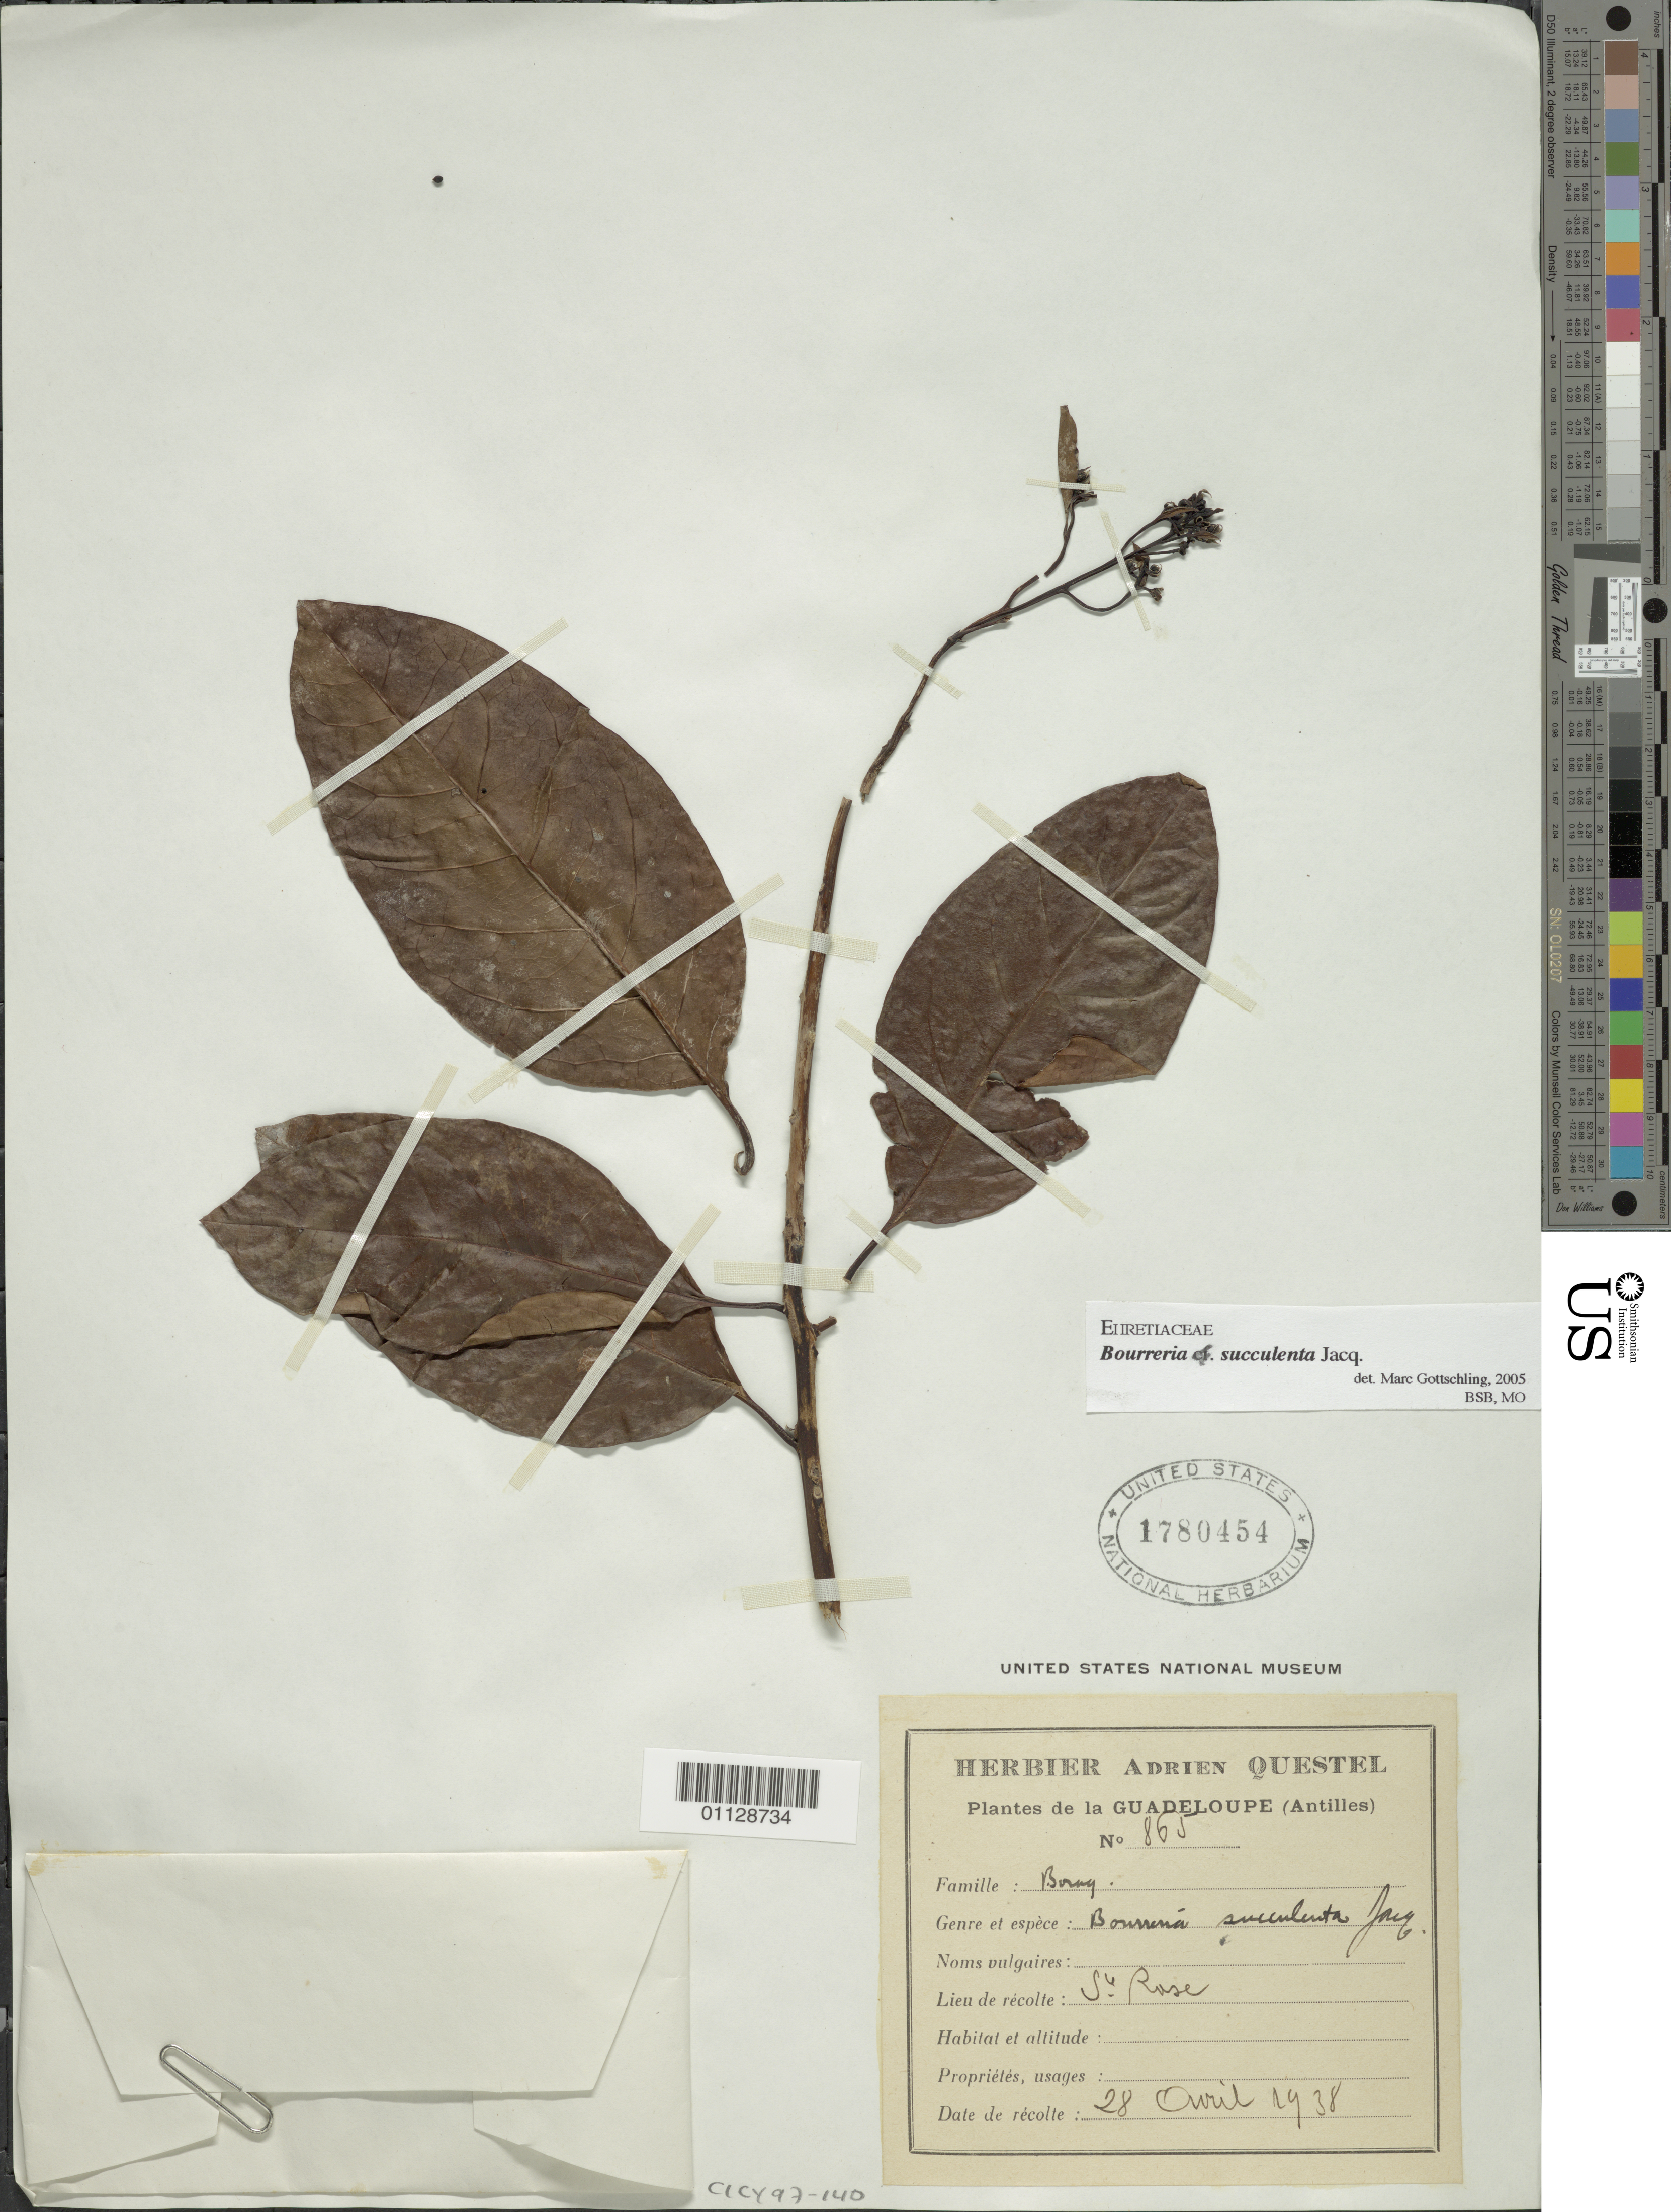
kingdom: Plantae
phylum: Tracheophyta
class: Magnoliopsida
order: Boraginales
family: Ehretiaceae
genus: Bourreria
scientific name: Bourreria succulenta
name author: Jacq.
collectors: A. Questel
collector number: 865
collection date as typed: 28 Apr 1938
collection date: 1938-04-28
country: Guadeloupe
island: Basse Terre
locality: Ste. Rose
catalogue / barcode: US 1780454